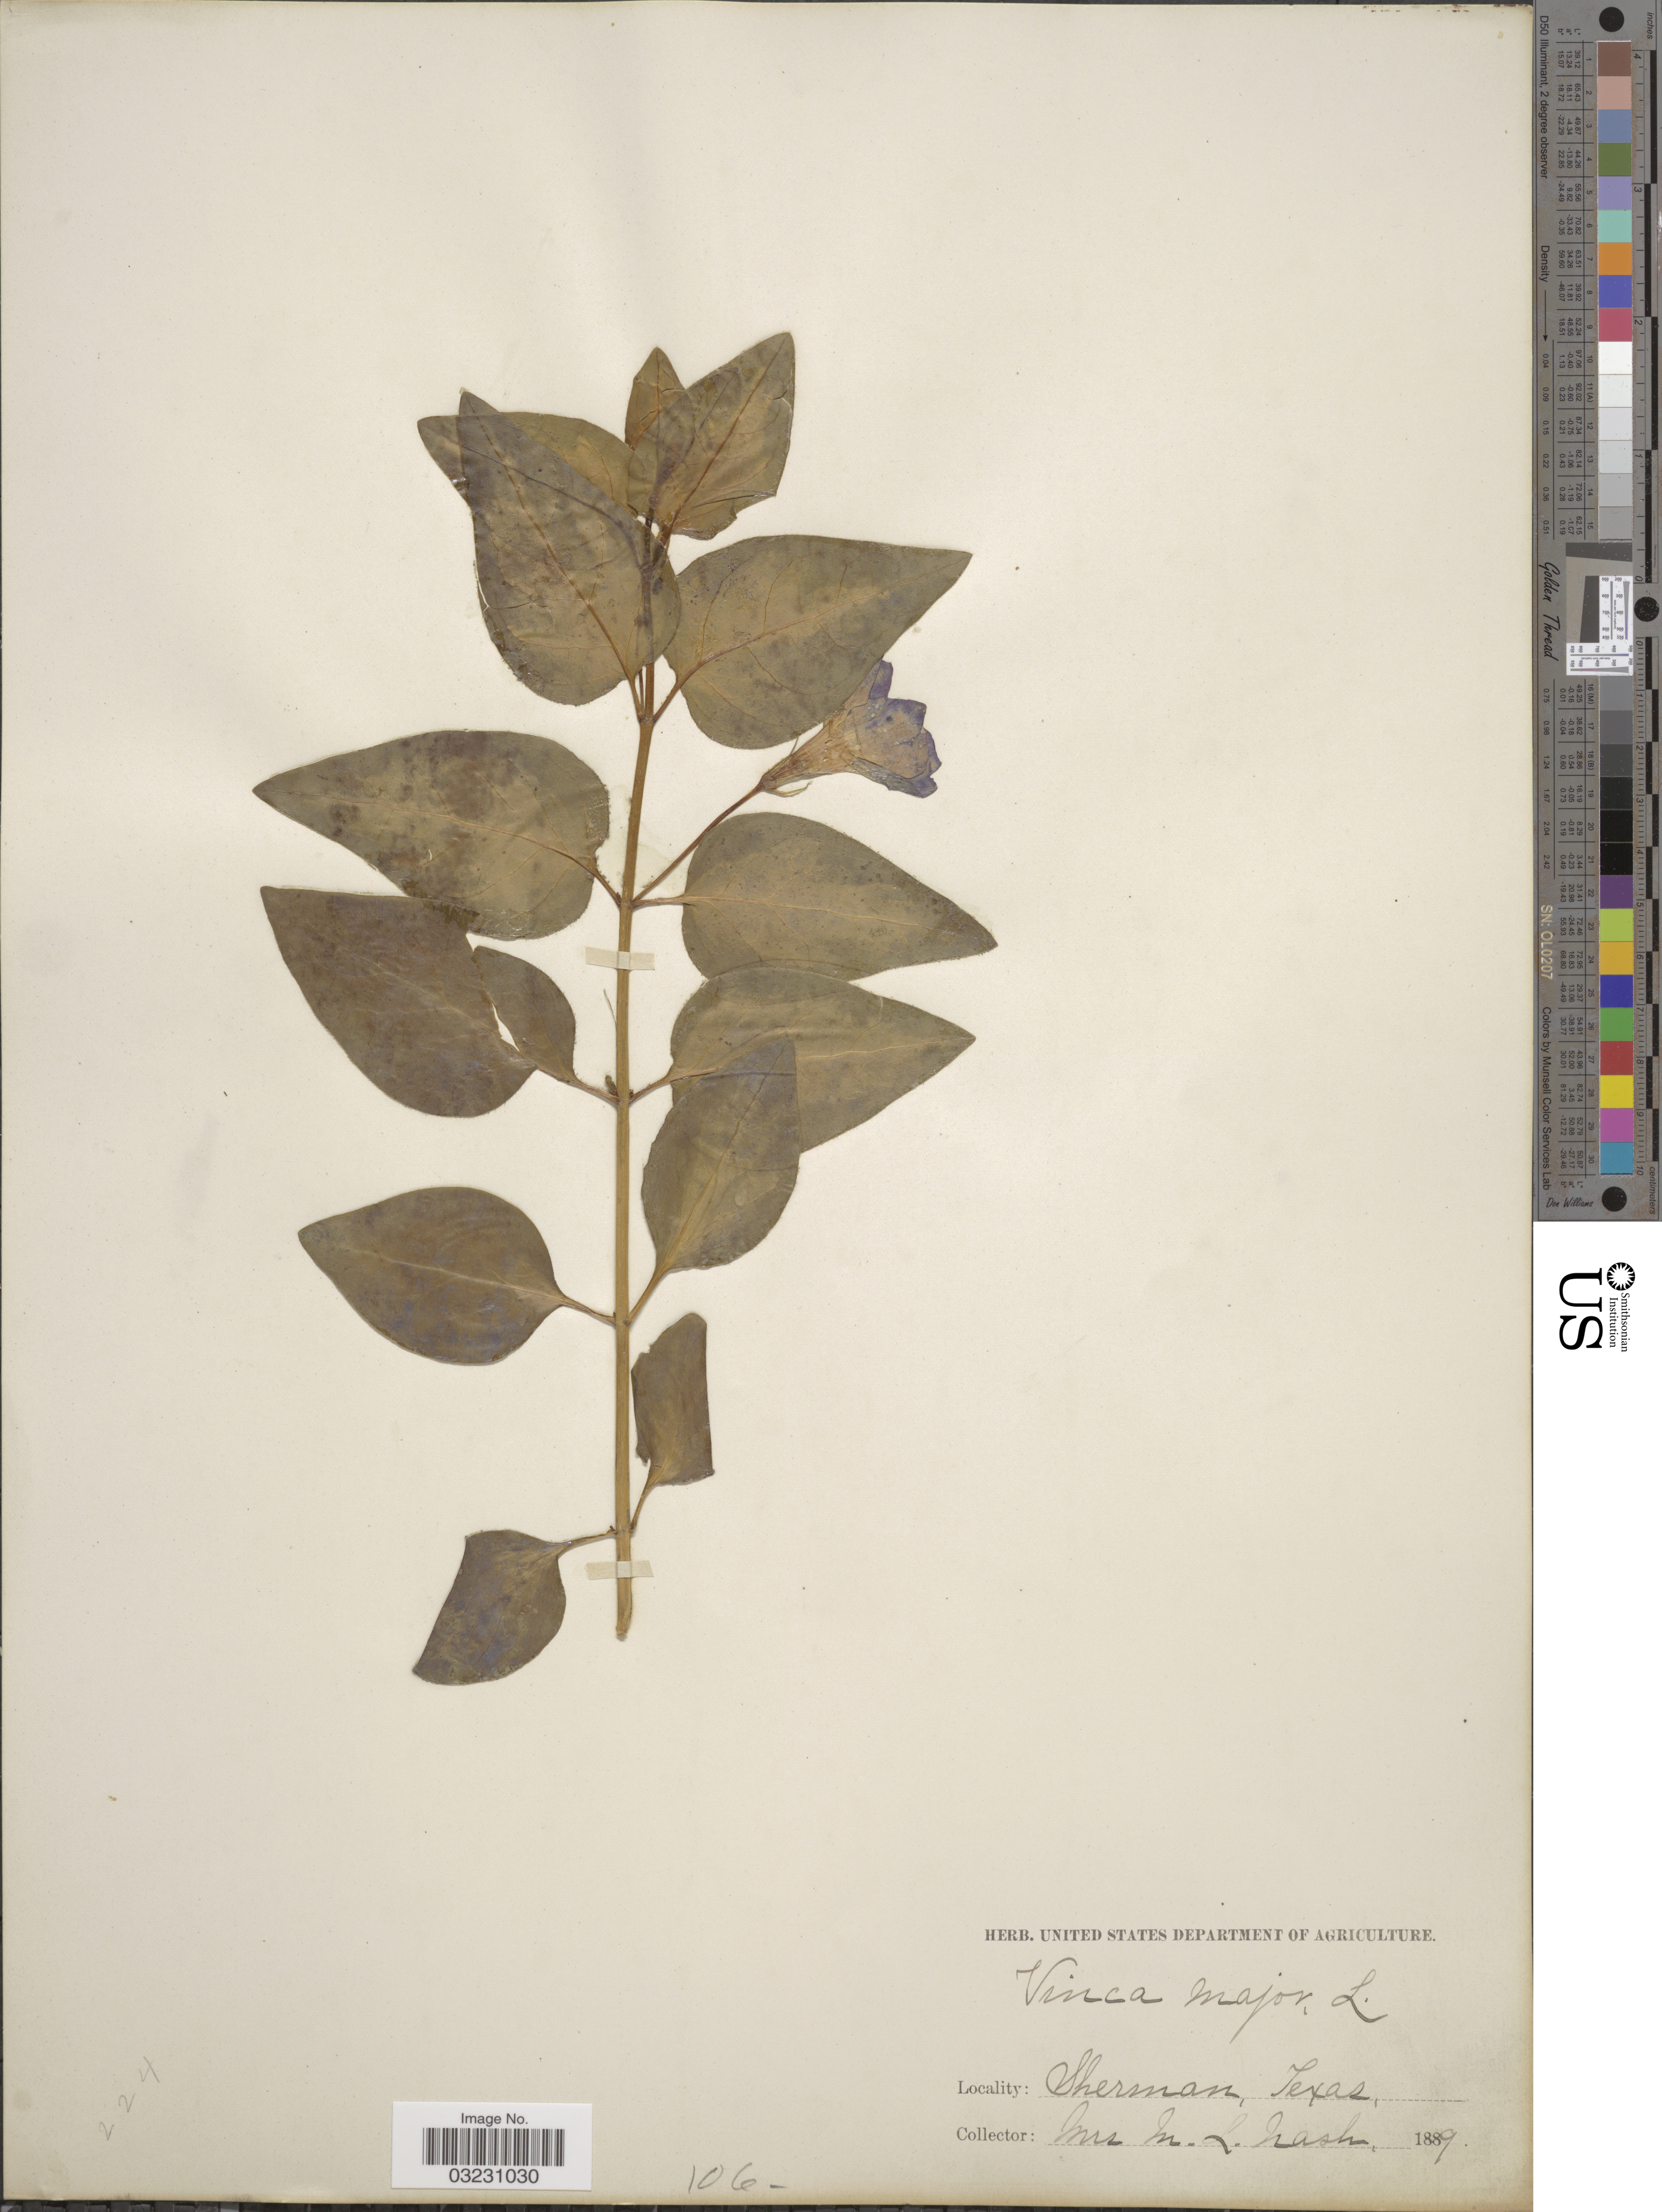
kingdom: Plantae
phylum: Tracheophyta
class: Magnoliopsida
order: Gentianales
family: Apocynaceae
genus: Vinca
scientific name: Vinca major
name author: L.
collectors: M. L. Nash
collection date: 1889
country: United States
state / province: Texas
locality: Sherman.